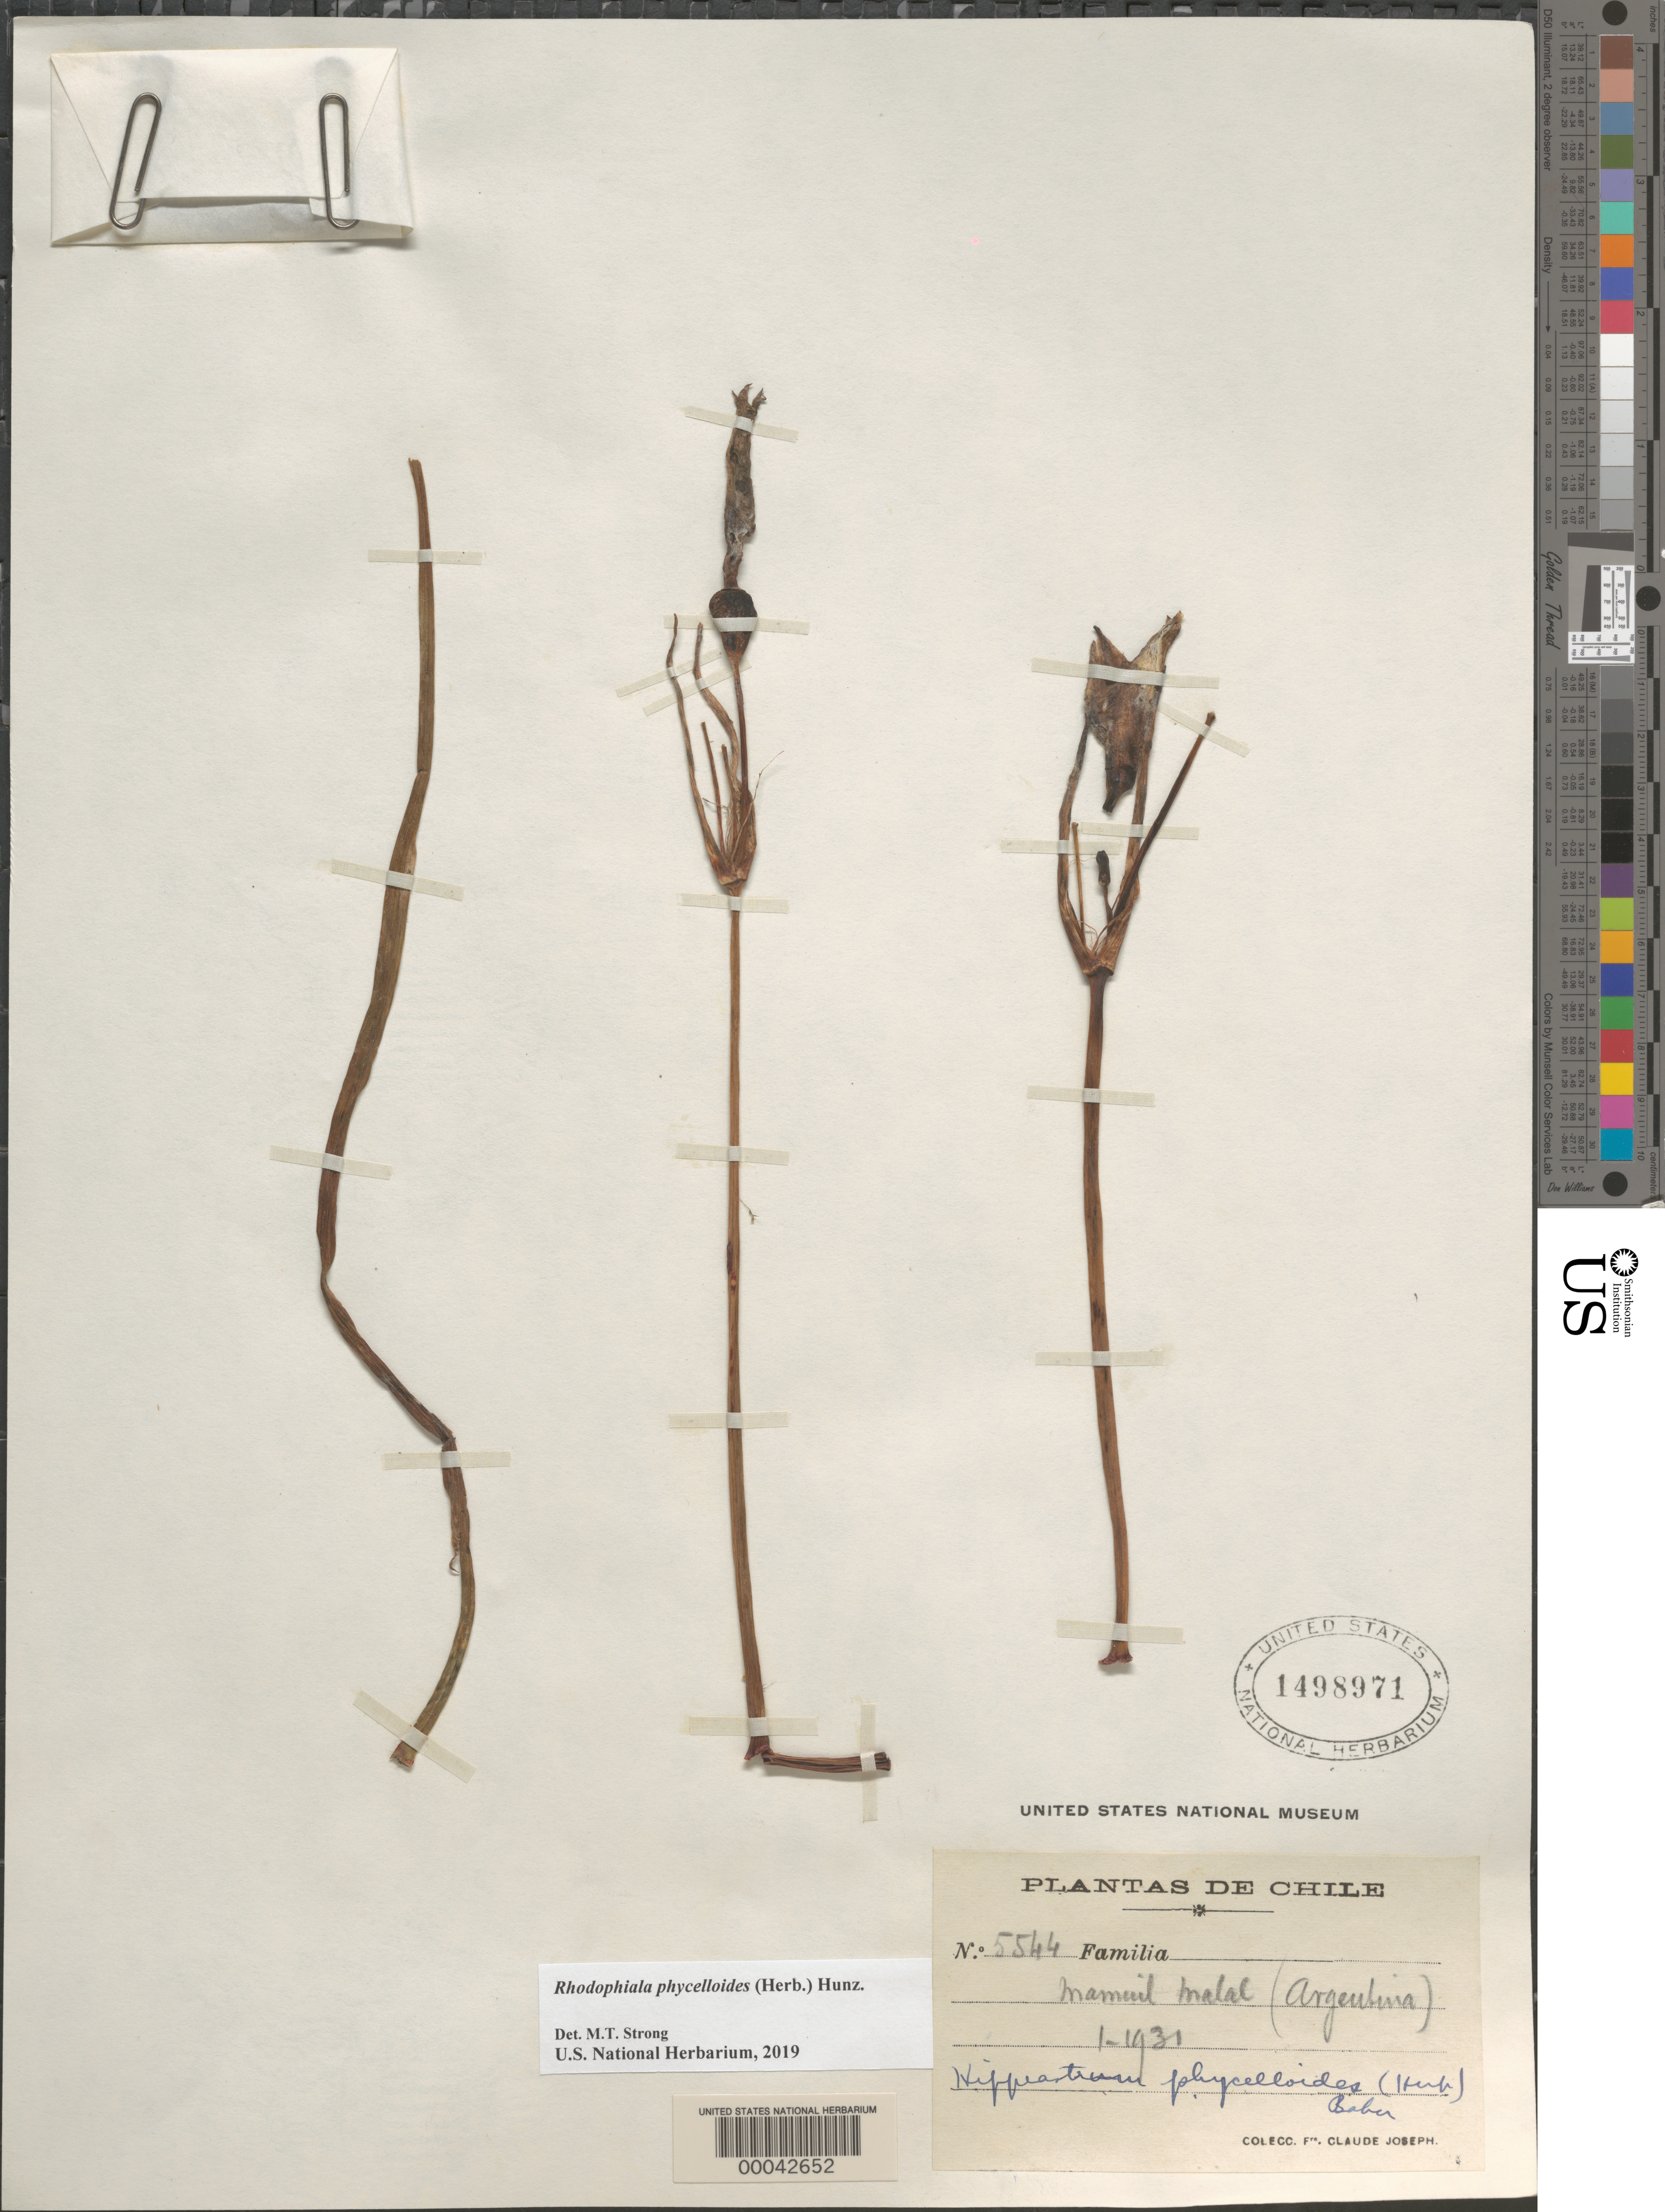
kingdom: Plantae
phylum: Tracheophyta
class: Liliopsida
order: Asparagales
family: Amaryllidaceae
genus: Rhodophiala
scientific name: Rhodophiala phycelloides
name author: Herb.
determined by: Strong, Mark T., (BOT), Smithsonian Institution - National Museum of Natural History (UNITED STATES)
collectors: Bro. Claude-Joseph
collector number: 5544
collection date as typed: I - 1931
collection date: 1931-01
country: Argentina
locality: Mamuil Malal (Argentina)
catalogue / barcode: US 1498971